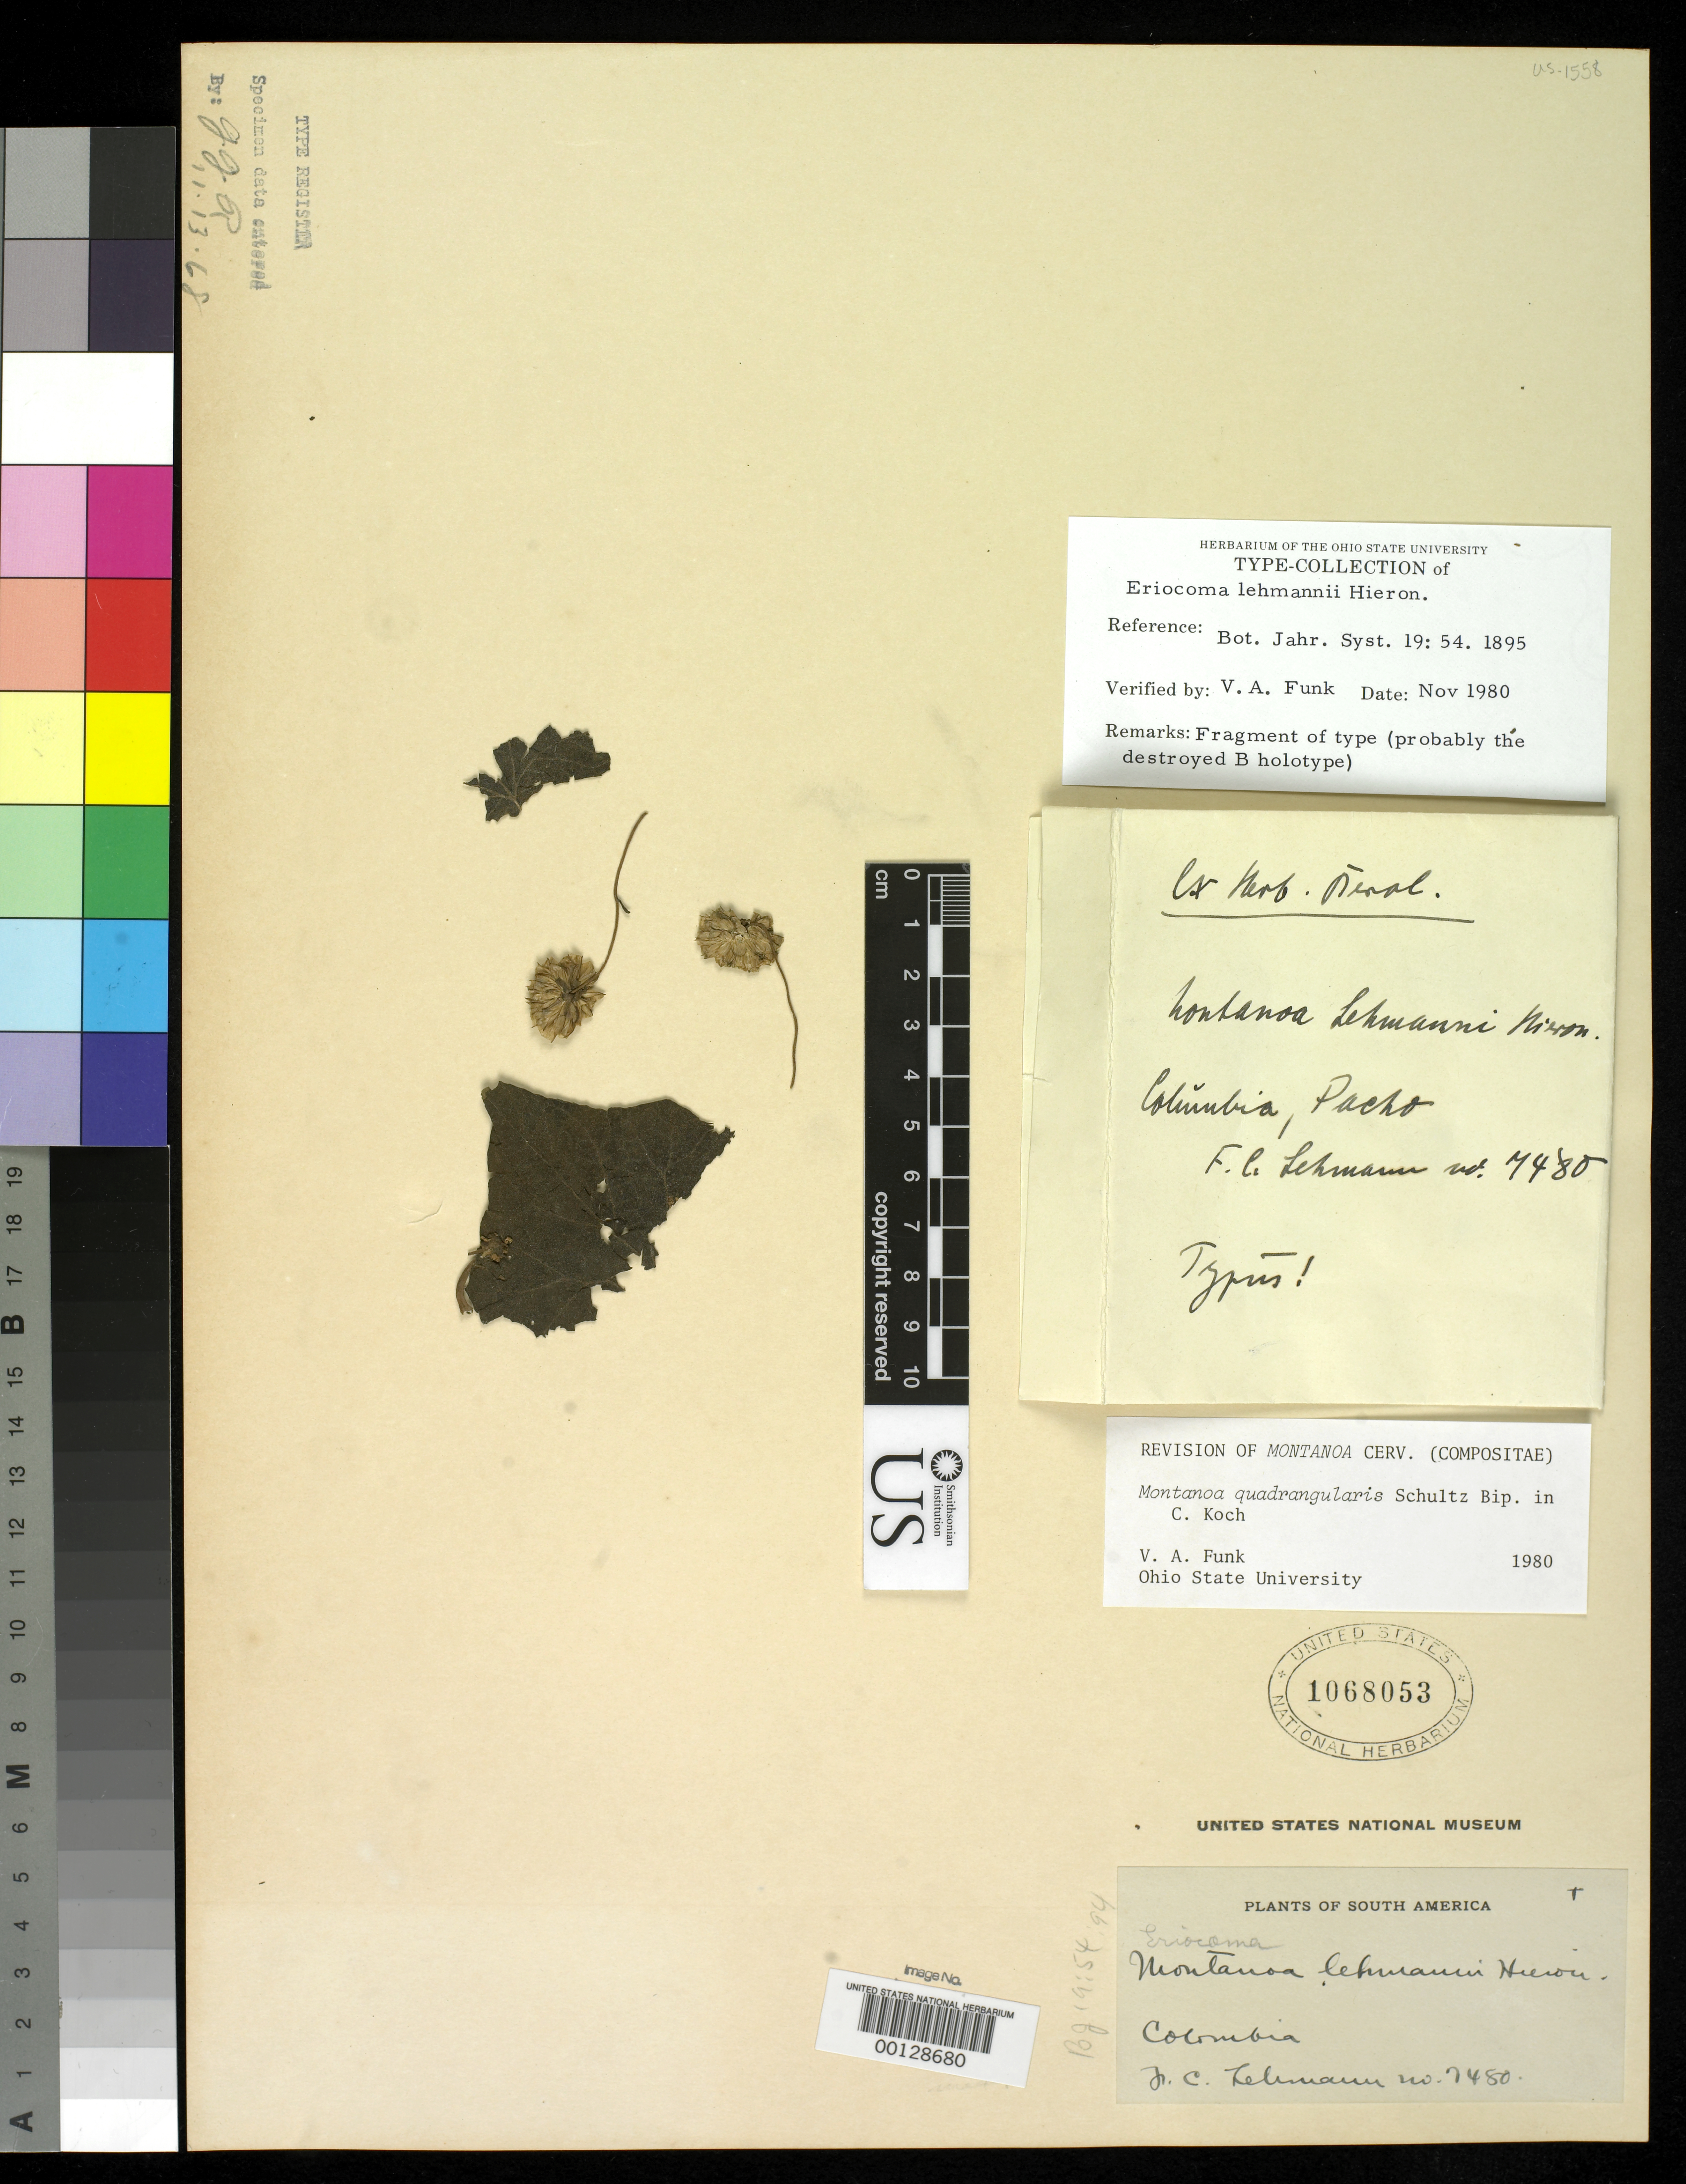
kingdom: Plantae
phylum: Tracheophyta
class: Magnoliopsida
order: Asterales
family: Asteraceae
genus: Eriocoma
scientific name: Eriocoma lehmanni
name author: Hieron.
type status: Type Fragment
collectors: F. C. Lehmann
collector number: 7480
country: Colombia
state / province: Cundinamarca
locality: Dacho.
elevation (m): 1700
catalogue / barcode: US 1068053